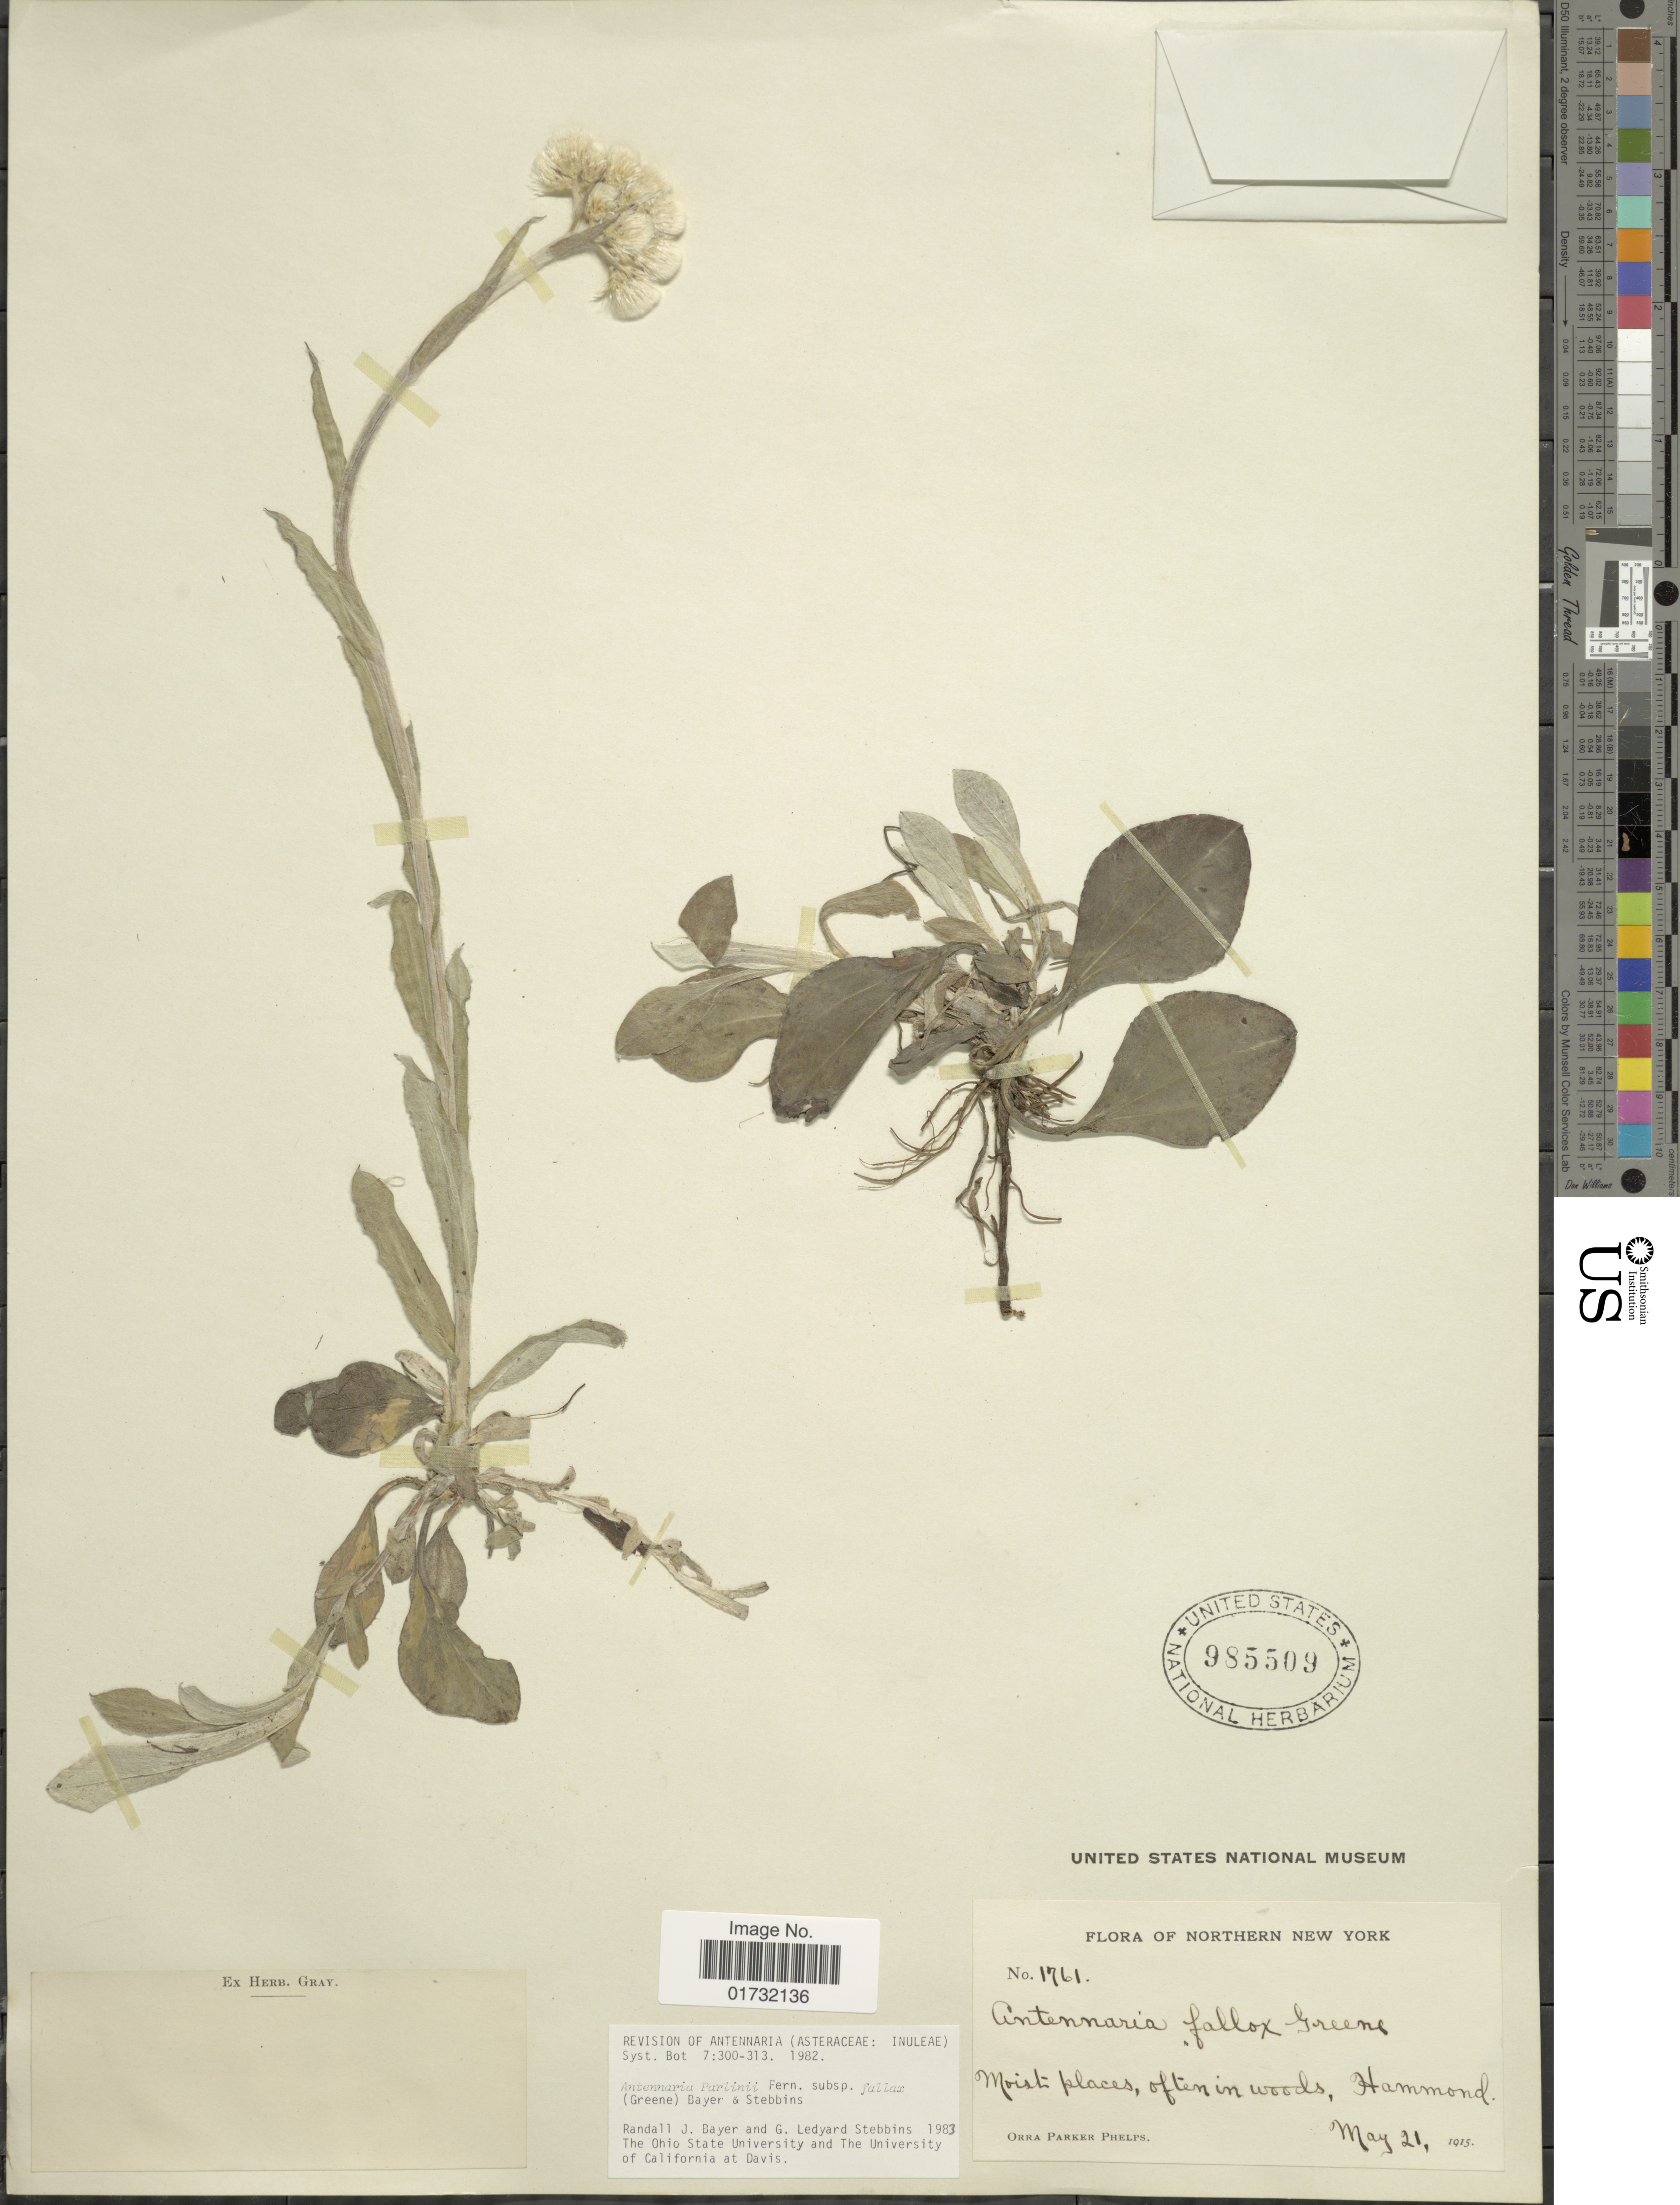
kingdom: Plantae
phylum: Tracheophyta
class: Magnoliopsida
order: Asterales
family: Asteraceae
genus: Antennaria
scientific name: Antennaria parlinii subsp. fallax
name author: (Greene) R.J. Bayer & Stebbins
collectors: O. P. Phelps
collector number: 1761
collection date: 1915-05-21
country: United States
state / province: New York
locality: Northern New York. Hammond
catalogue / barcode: US 985509